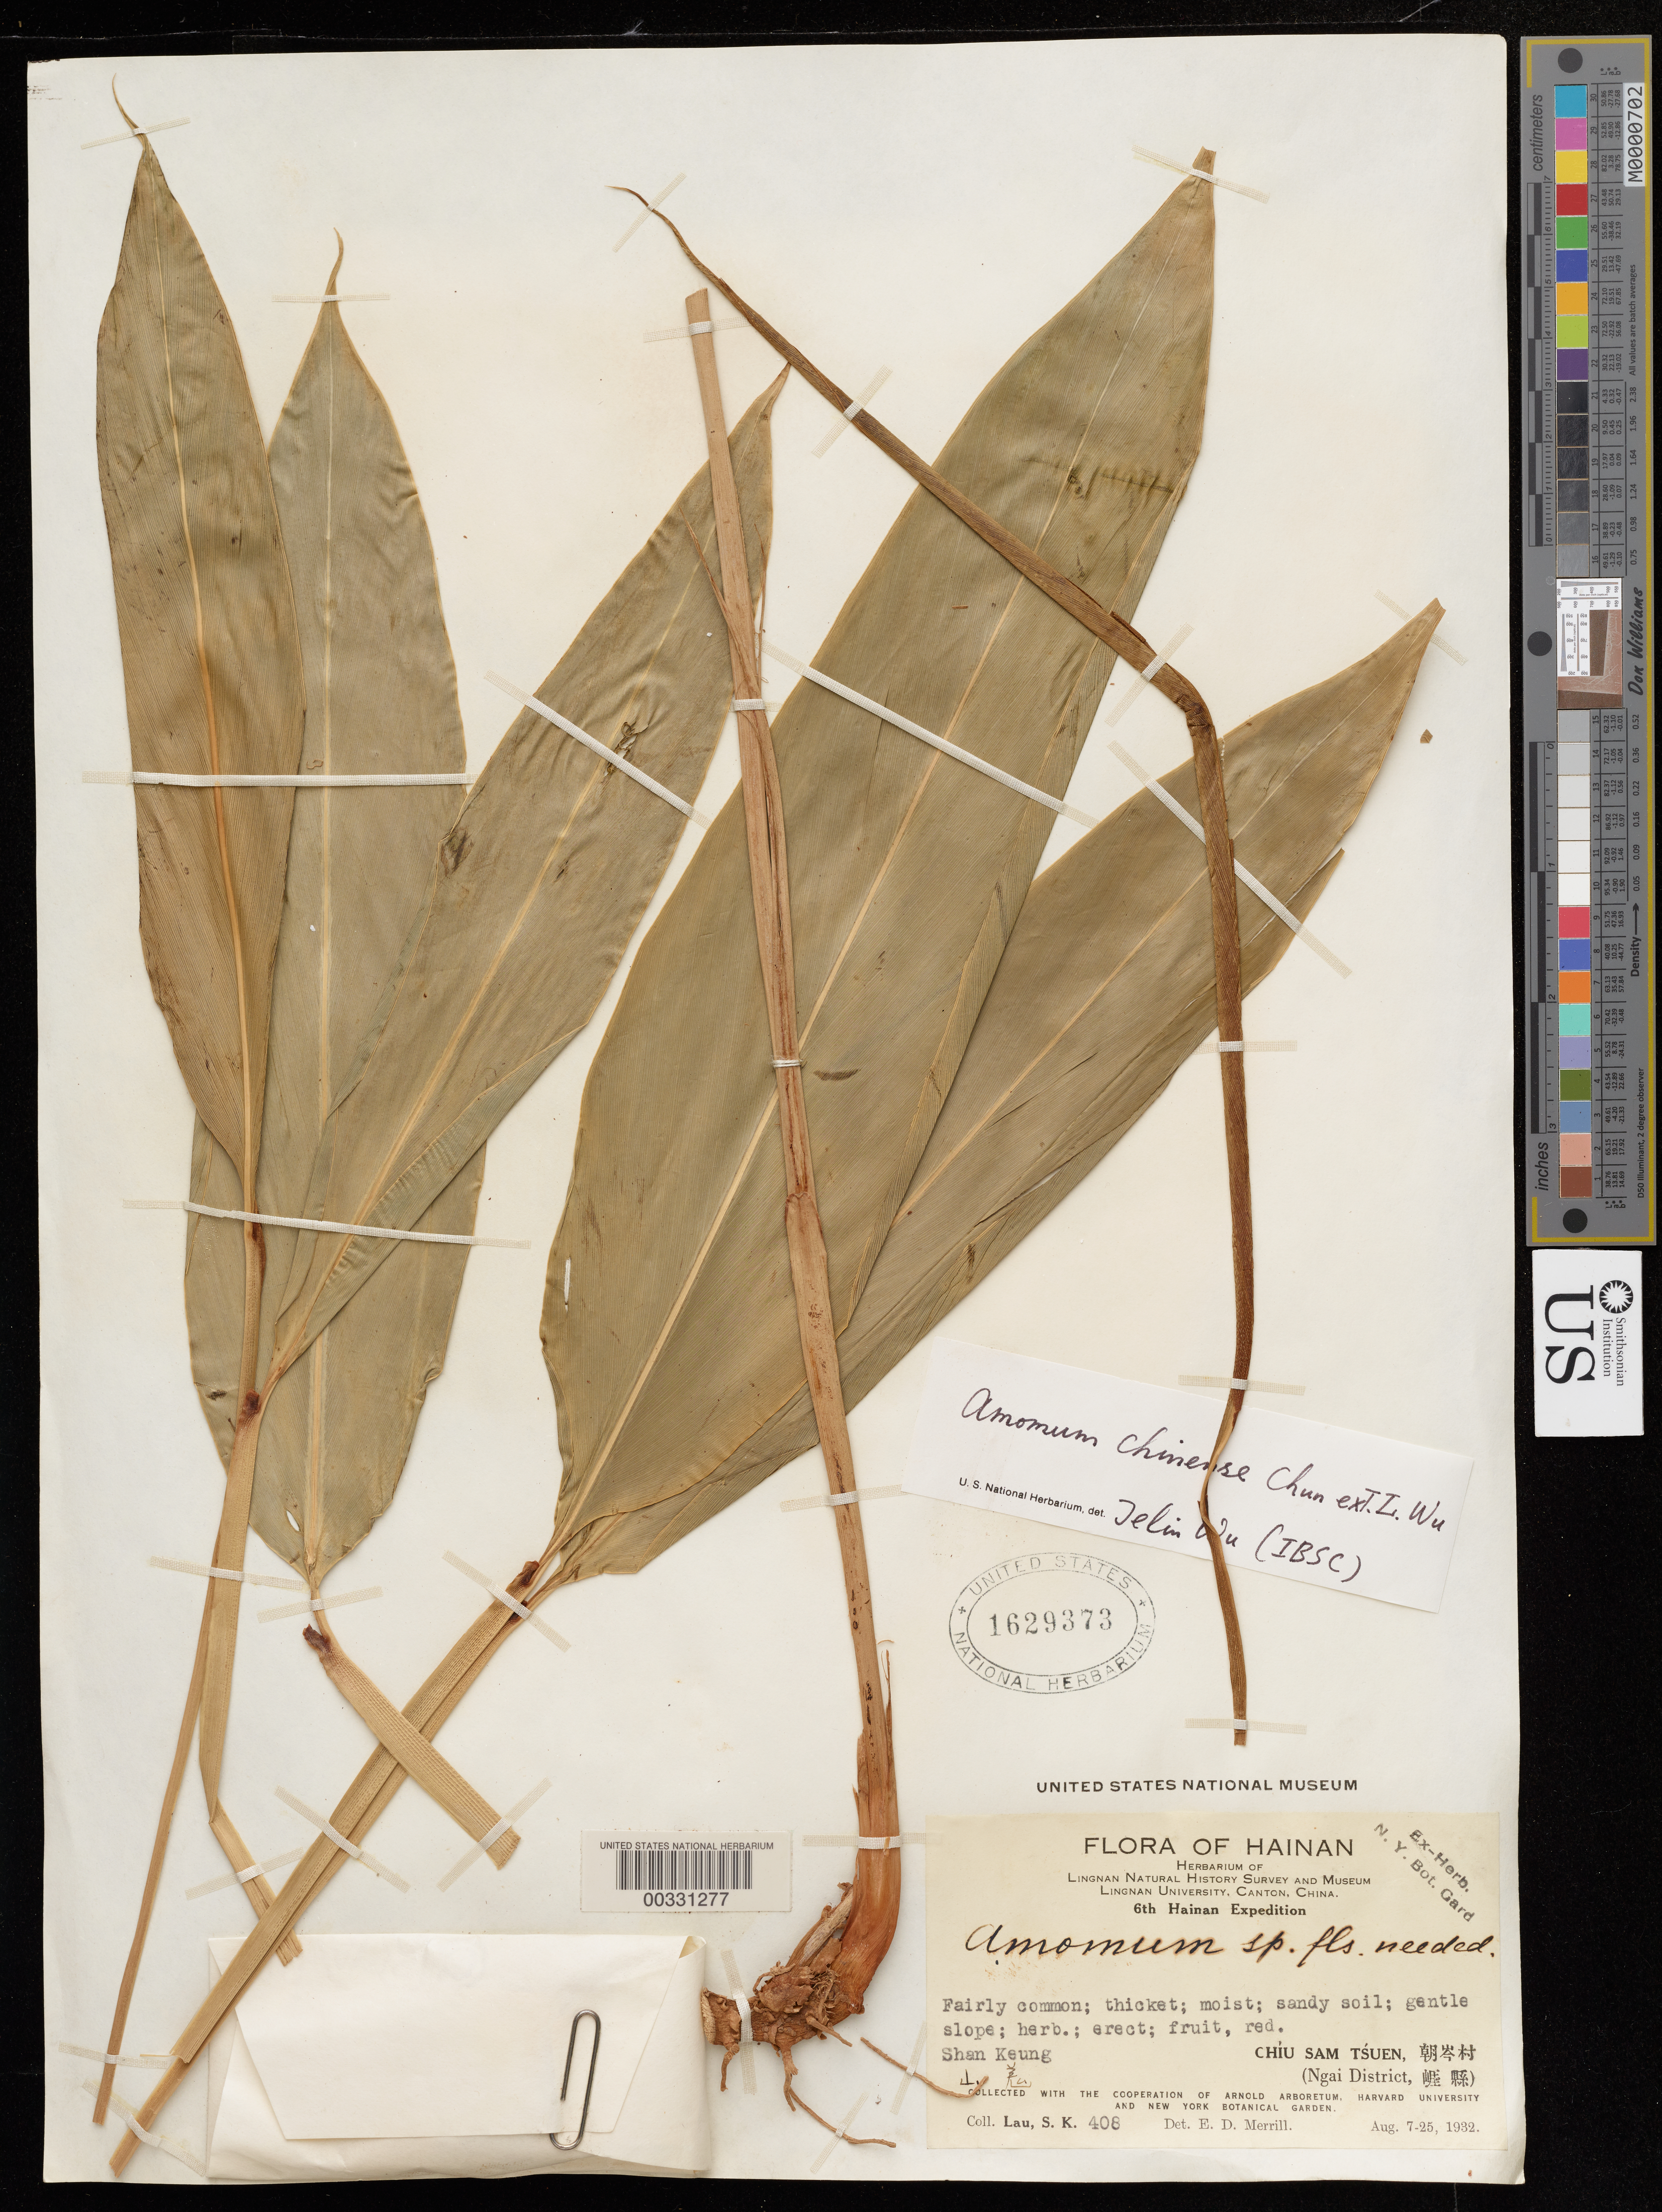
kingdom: Plantae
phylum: Tracheophyta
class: Liliopsida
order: Zingiberales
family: Zingiberaceae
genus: Amomum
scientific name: Amomum sp.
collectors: S. K. Lau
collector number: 408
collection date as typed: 07 Aug 1932 to 25 Aug 1932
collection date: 1932-08-07/1932-08-25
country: China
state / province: Hainan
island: Hainan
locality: Shan keung, chiu sam tsuen (ngai dist)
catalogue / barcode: US 1629373